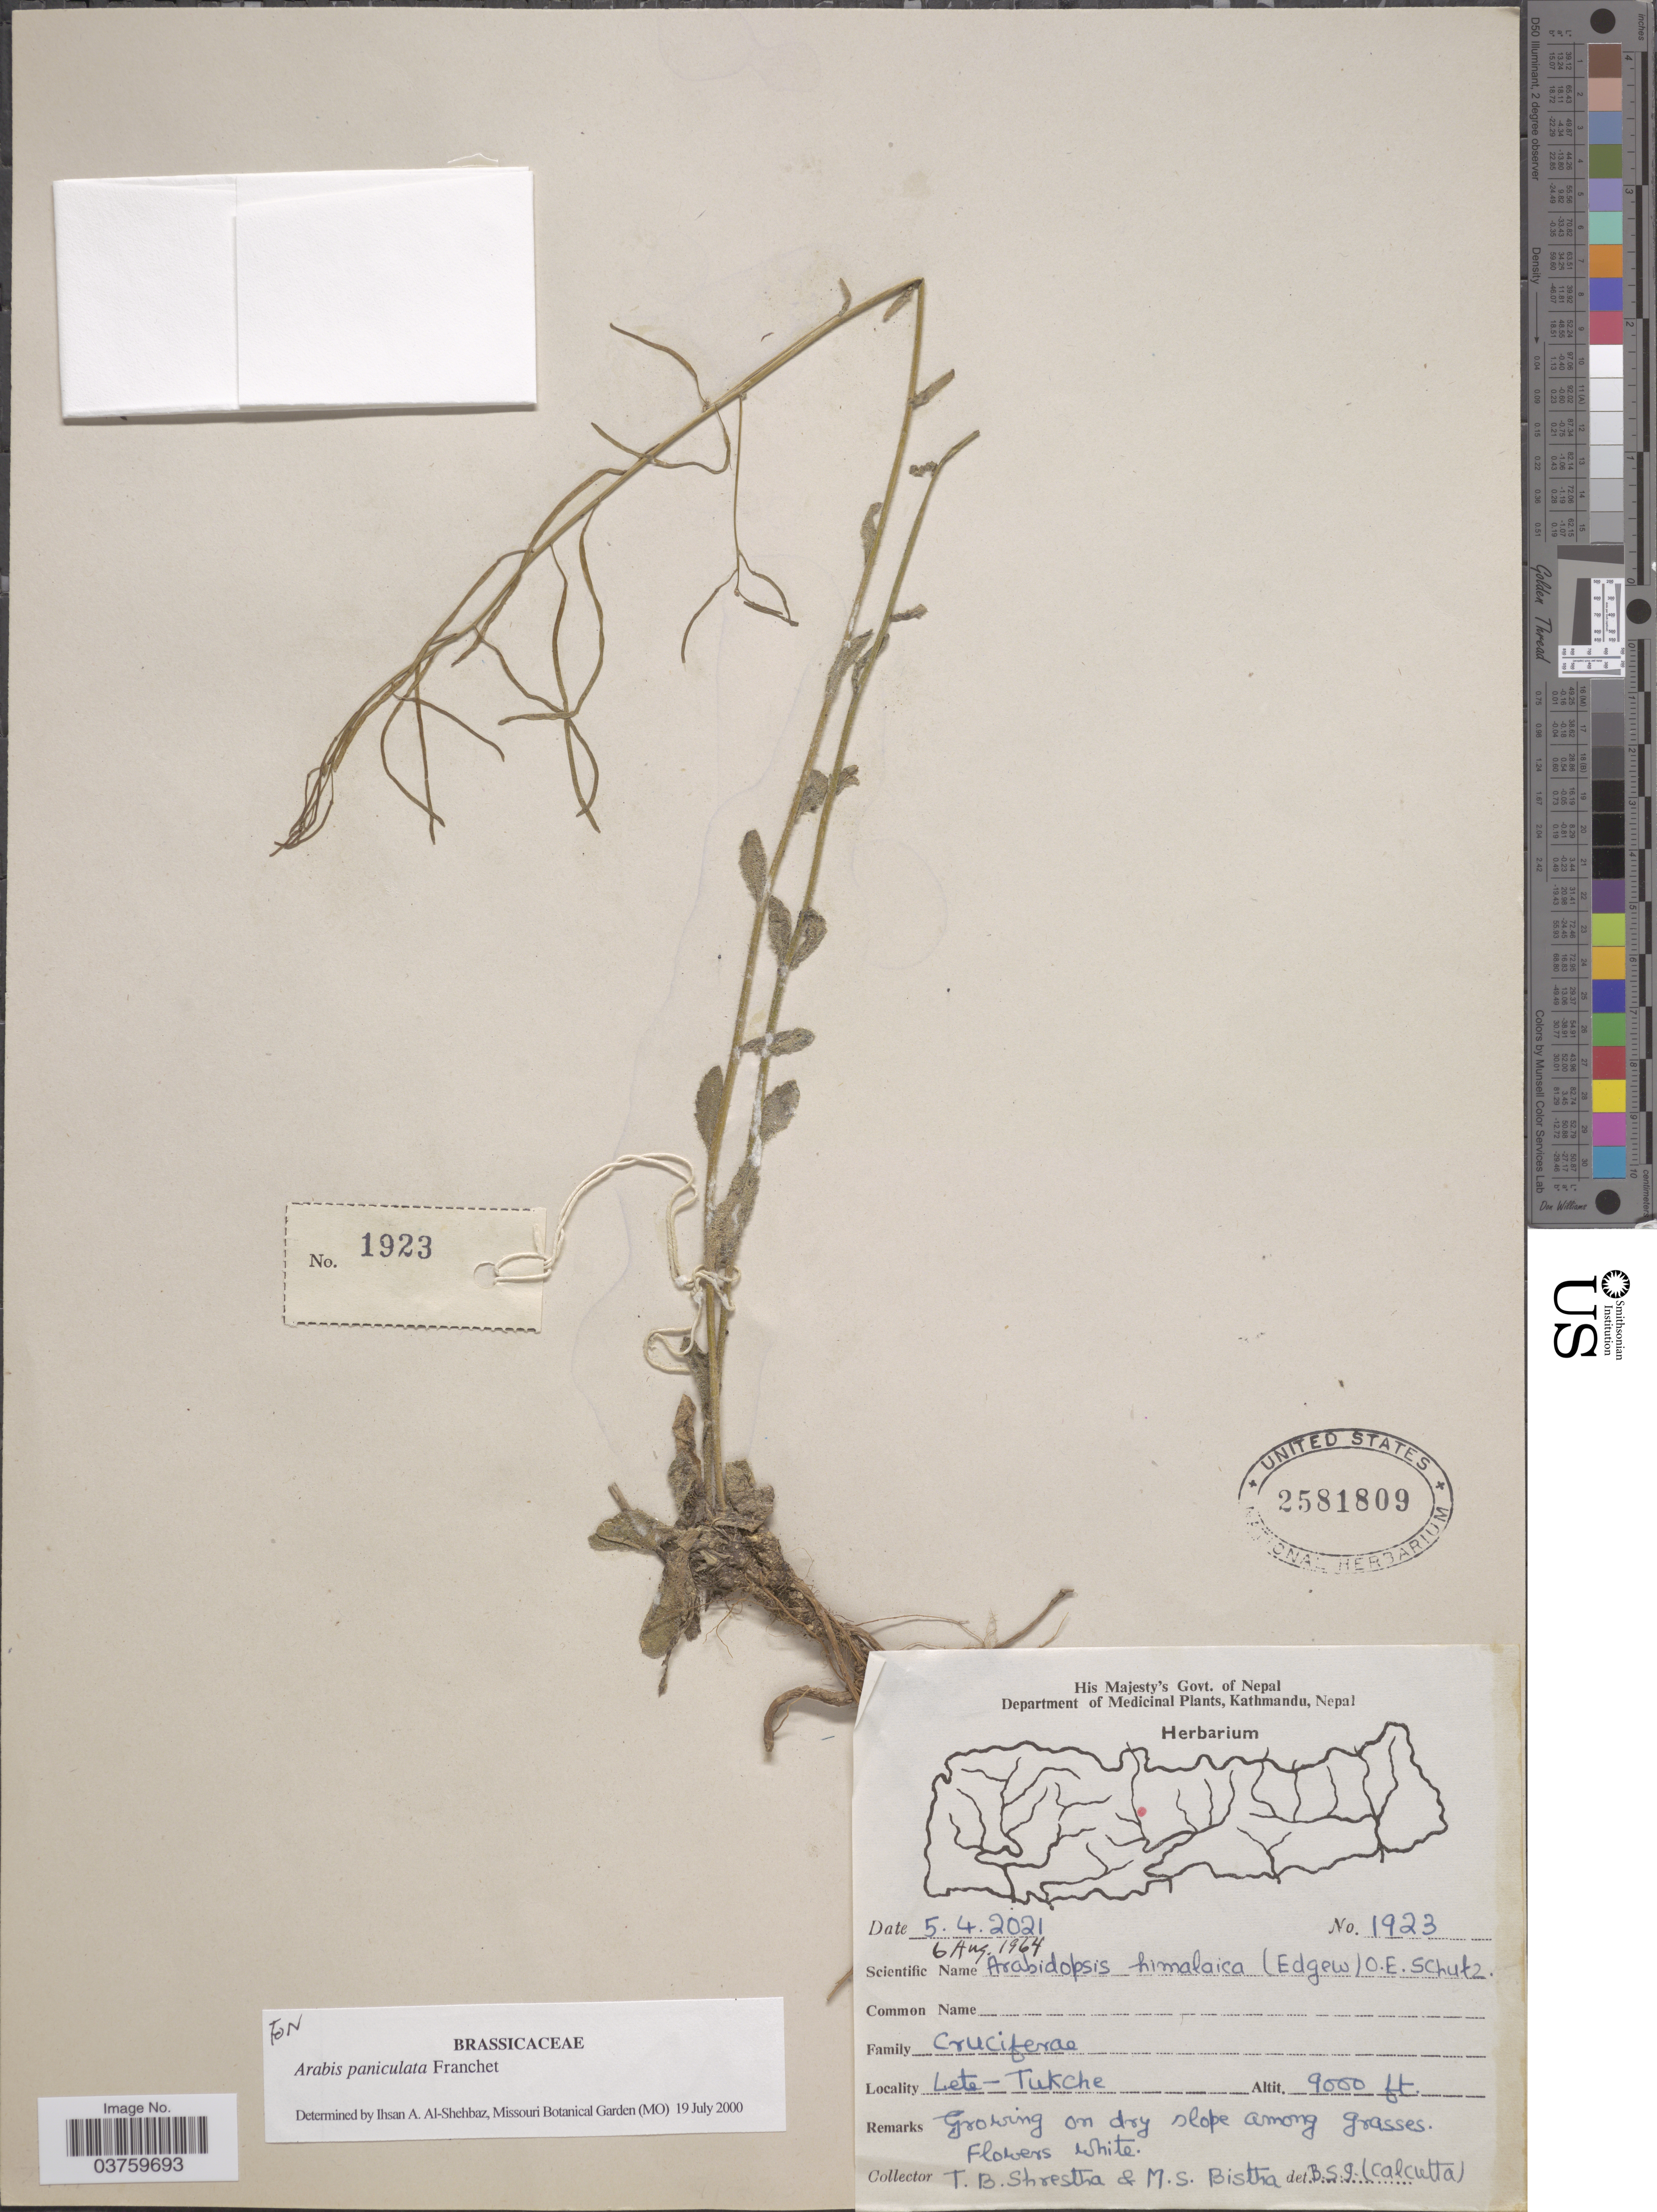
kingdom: Plantae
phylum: Tracheophyta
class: Magnoliopsida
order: Brassicales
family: Brassicaceae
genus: Arabis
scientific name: Arabis paniculata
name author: Franch.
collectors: T. B. Shrestha & M. Bistha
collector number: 1923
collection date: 1964-08-06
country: Nepal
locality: Lete-Tukche.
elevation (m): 2743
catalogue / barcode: US 2581809